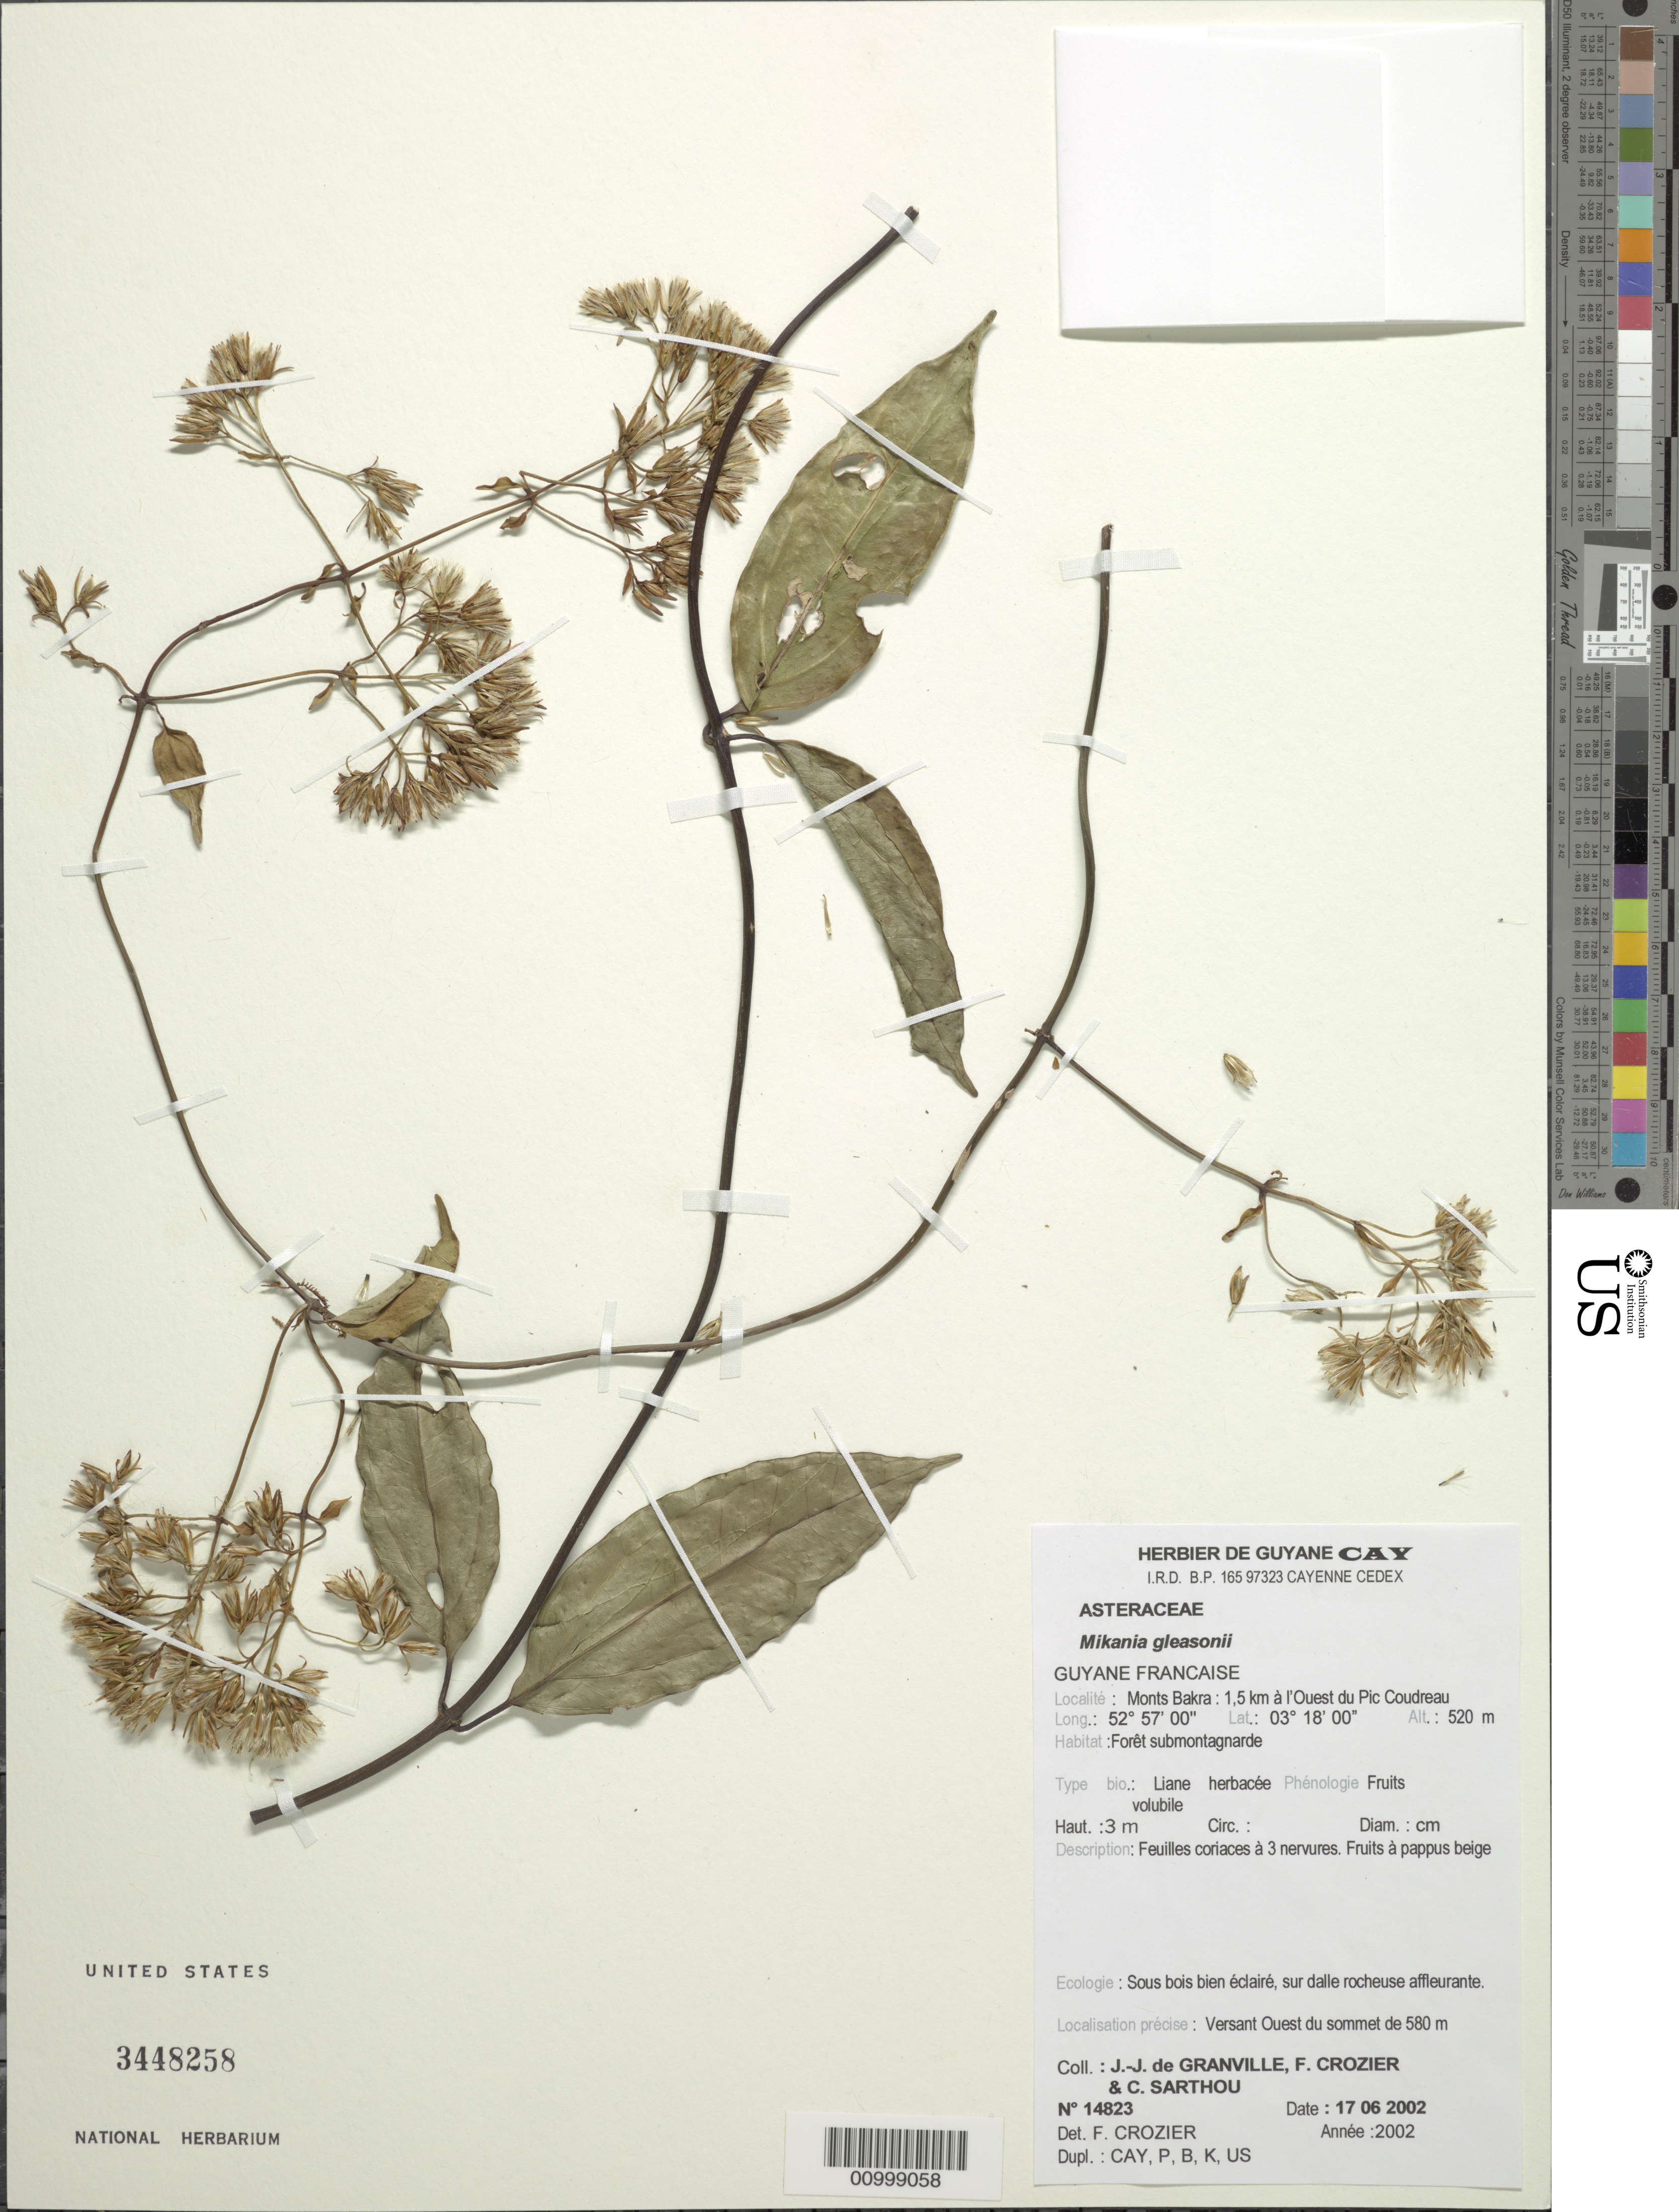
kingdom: Plantae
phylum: Tracheophyta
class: Magnoliopsida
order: Asterales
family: Asteraceae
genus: Mikania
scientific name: Mikania gleasonii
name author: B.L. Rob.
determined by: Crozier, F.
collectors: J.-J. de Granville, F. Crozier & C. Sarthou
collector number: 14823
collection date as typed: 17-Jun-02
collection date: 2002-06-17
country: French Guiana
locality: Monts Bakra, 1.5 km a l'Ouest du Pic Coudreau, versant ouest du sommet de 580 m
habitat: Forêt submontagnarde; sous bois bien eclaire, sur dalle rocheuse affleurante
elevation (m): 520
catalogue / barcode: US 3448258